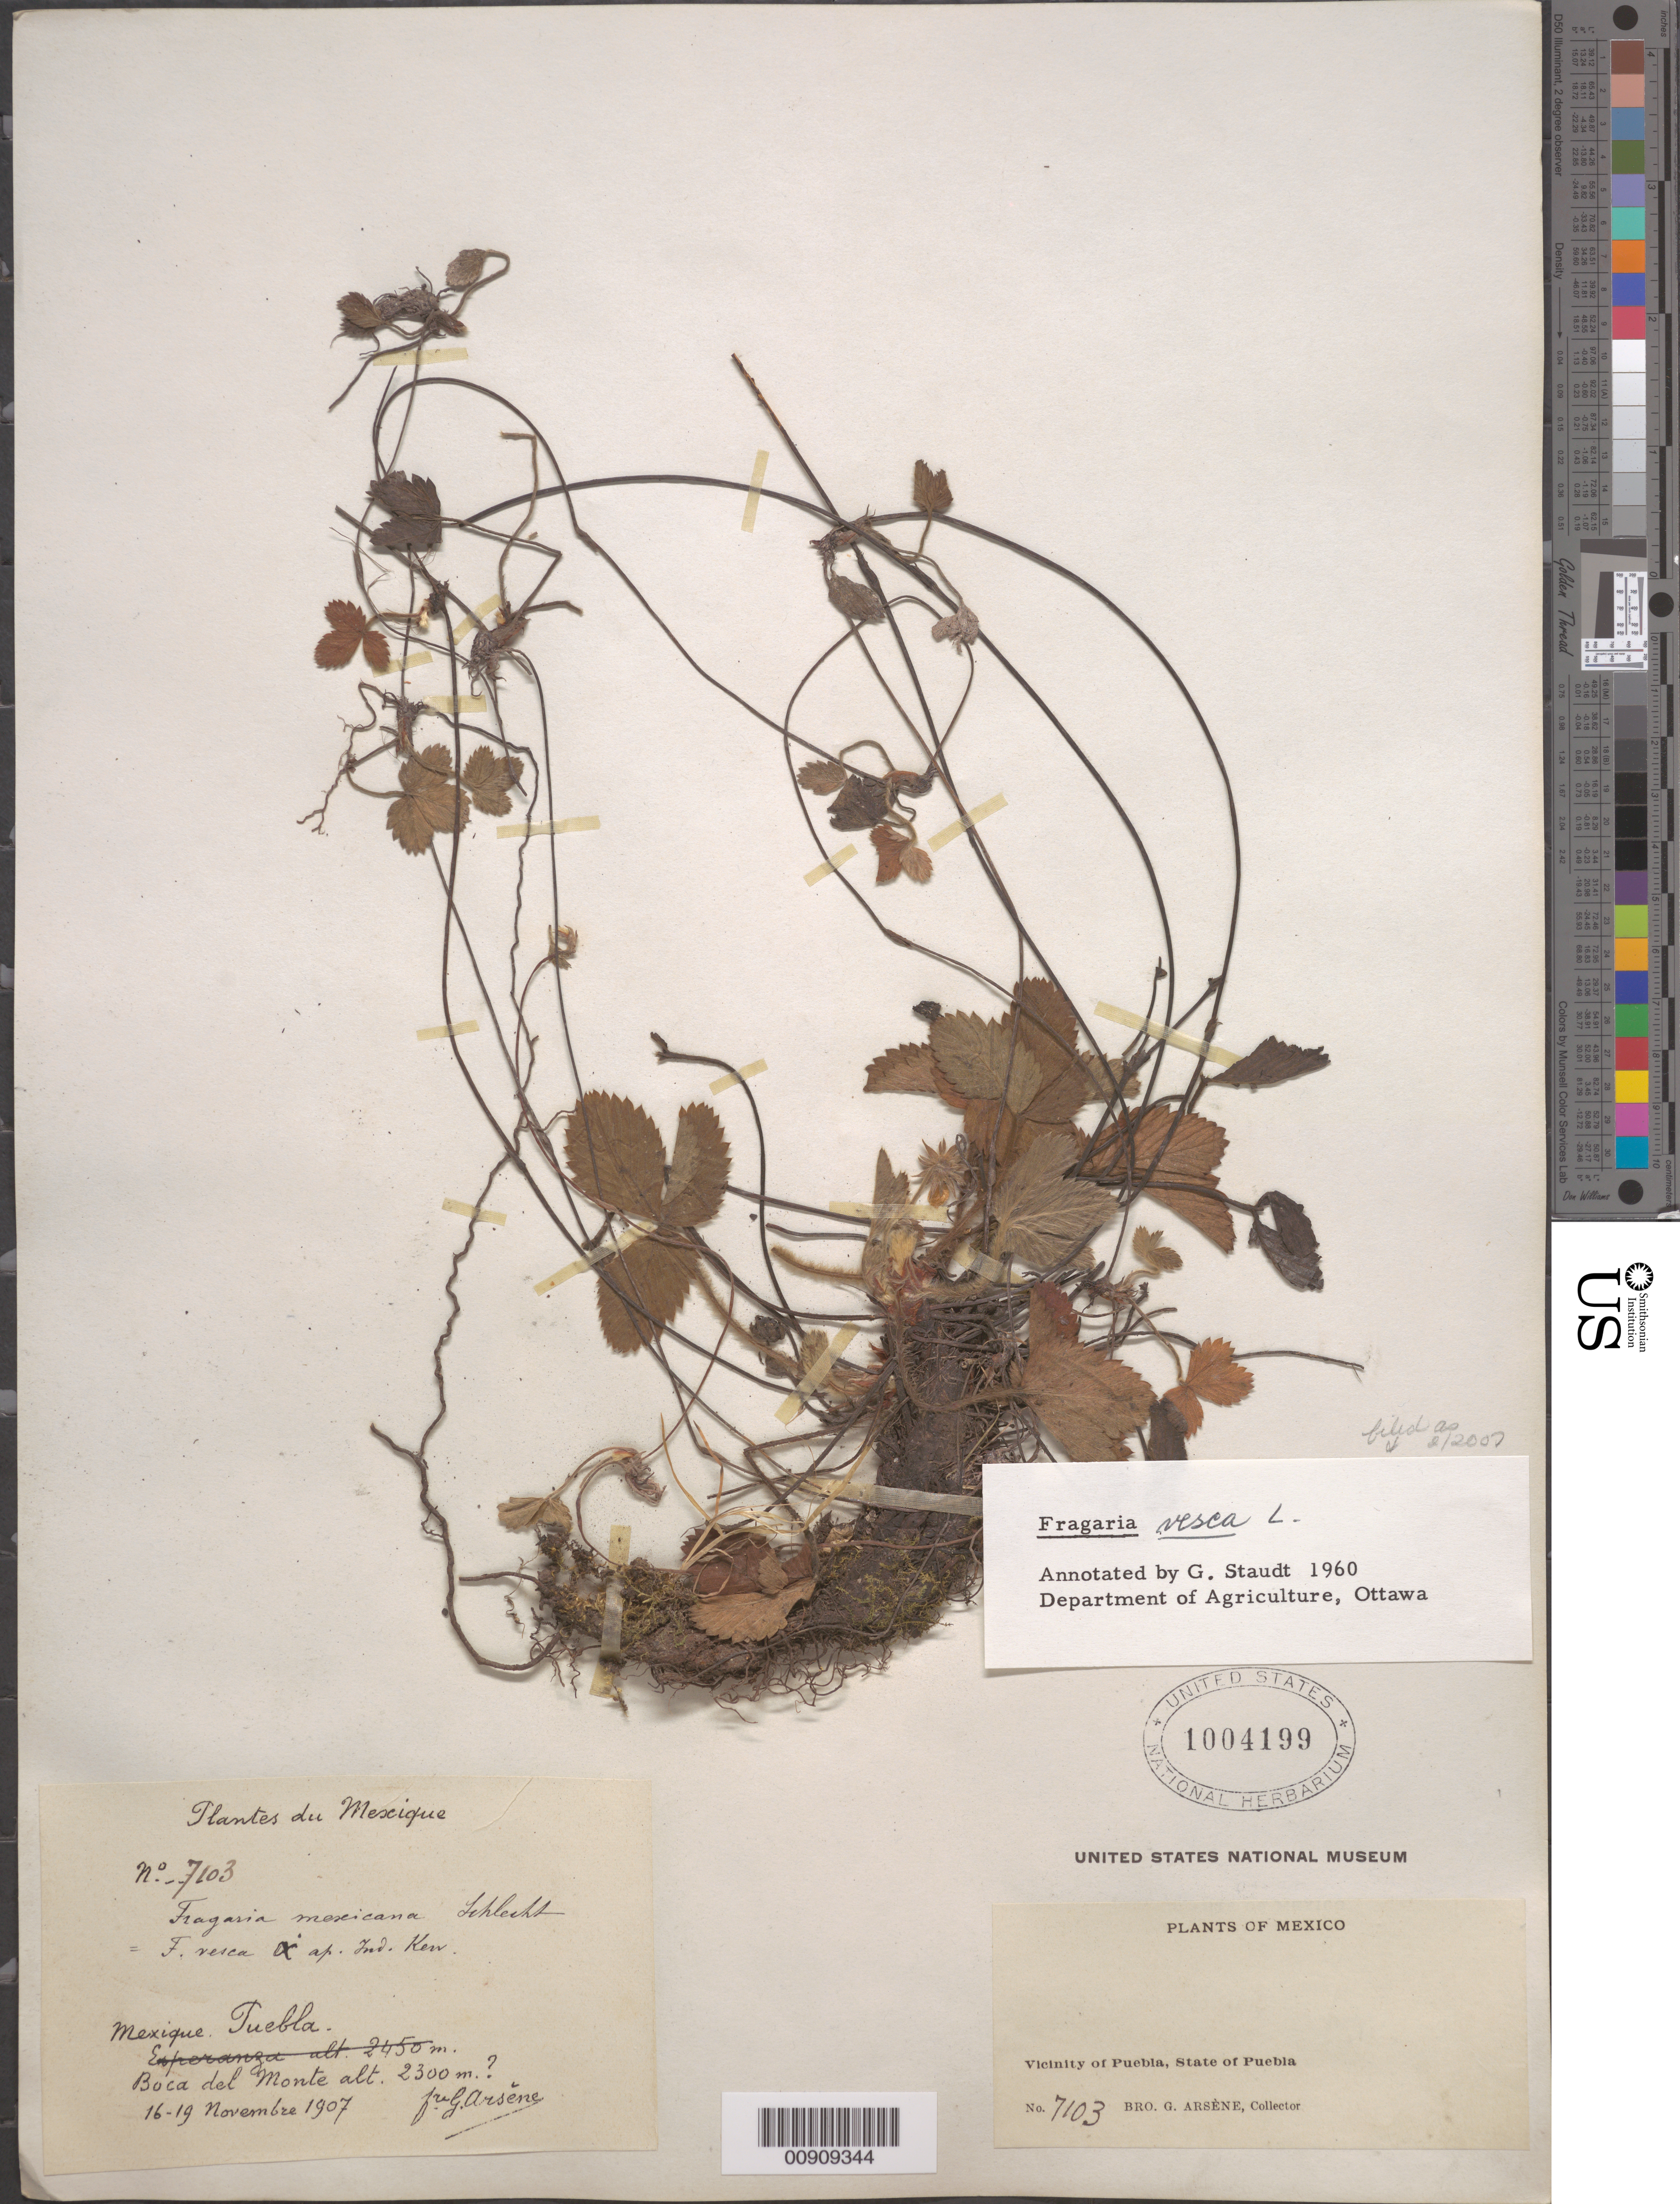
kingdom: Plantae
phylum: Tracheophyta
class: Magnoliopsida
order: Rosales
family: Rosaceae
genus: Fragaria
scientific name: Fragaria vesca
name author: L.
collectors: Bro. G. Arsène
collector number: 7103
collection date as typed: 16 Nov 1907 to 19 Nov 1907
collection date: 1907-11-16/1907-11-19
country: Mexico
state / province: Puebla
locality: Puebla. Boca del Monte.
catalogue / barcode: US 1004199